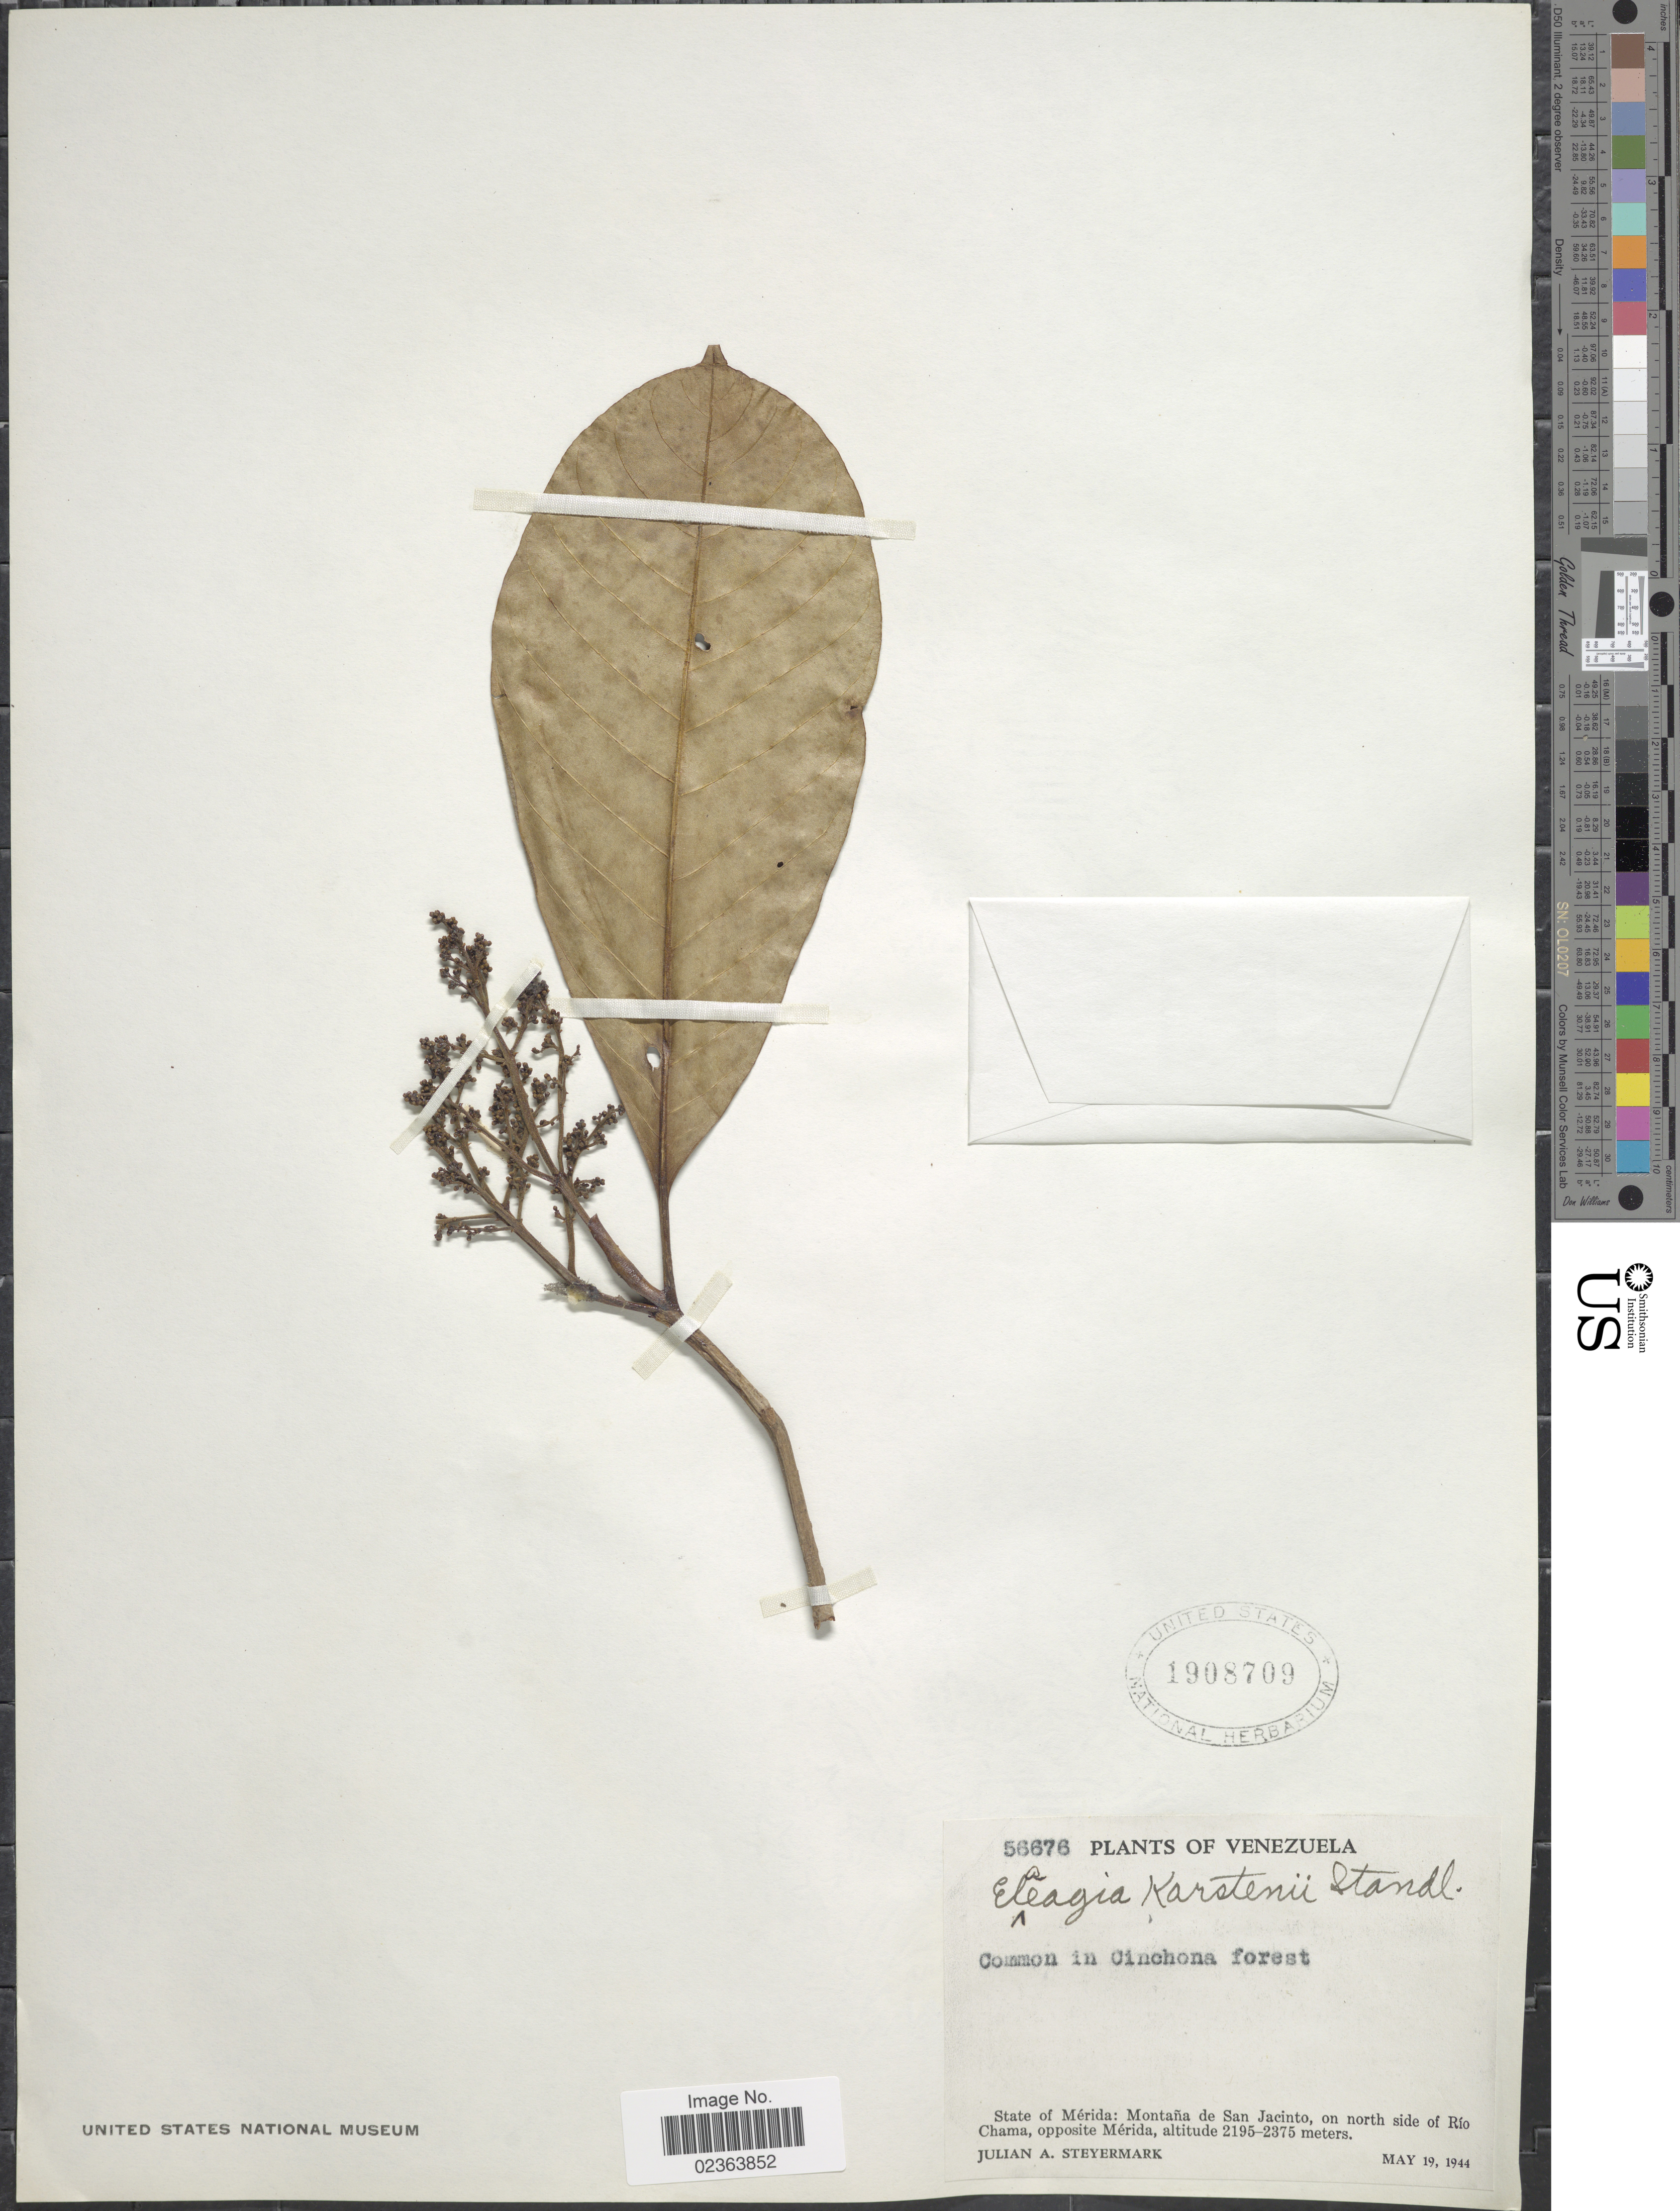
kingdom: Plantae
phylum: Tracheophyta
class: Magnoliopsida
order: Gentianales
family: Rubiaceae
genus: Elaeagia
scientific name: Elaeagia karstenii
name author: Standl.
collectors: J. Steyermark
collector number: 56676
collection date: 1944-05-19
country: Venezuela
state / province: Mérida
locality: State of Merida: Montana de San Jacinto, on north side of Rio Chama, opposite Merida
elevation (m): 2195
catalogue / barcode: US 1908709